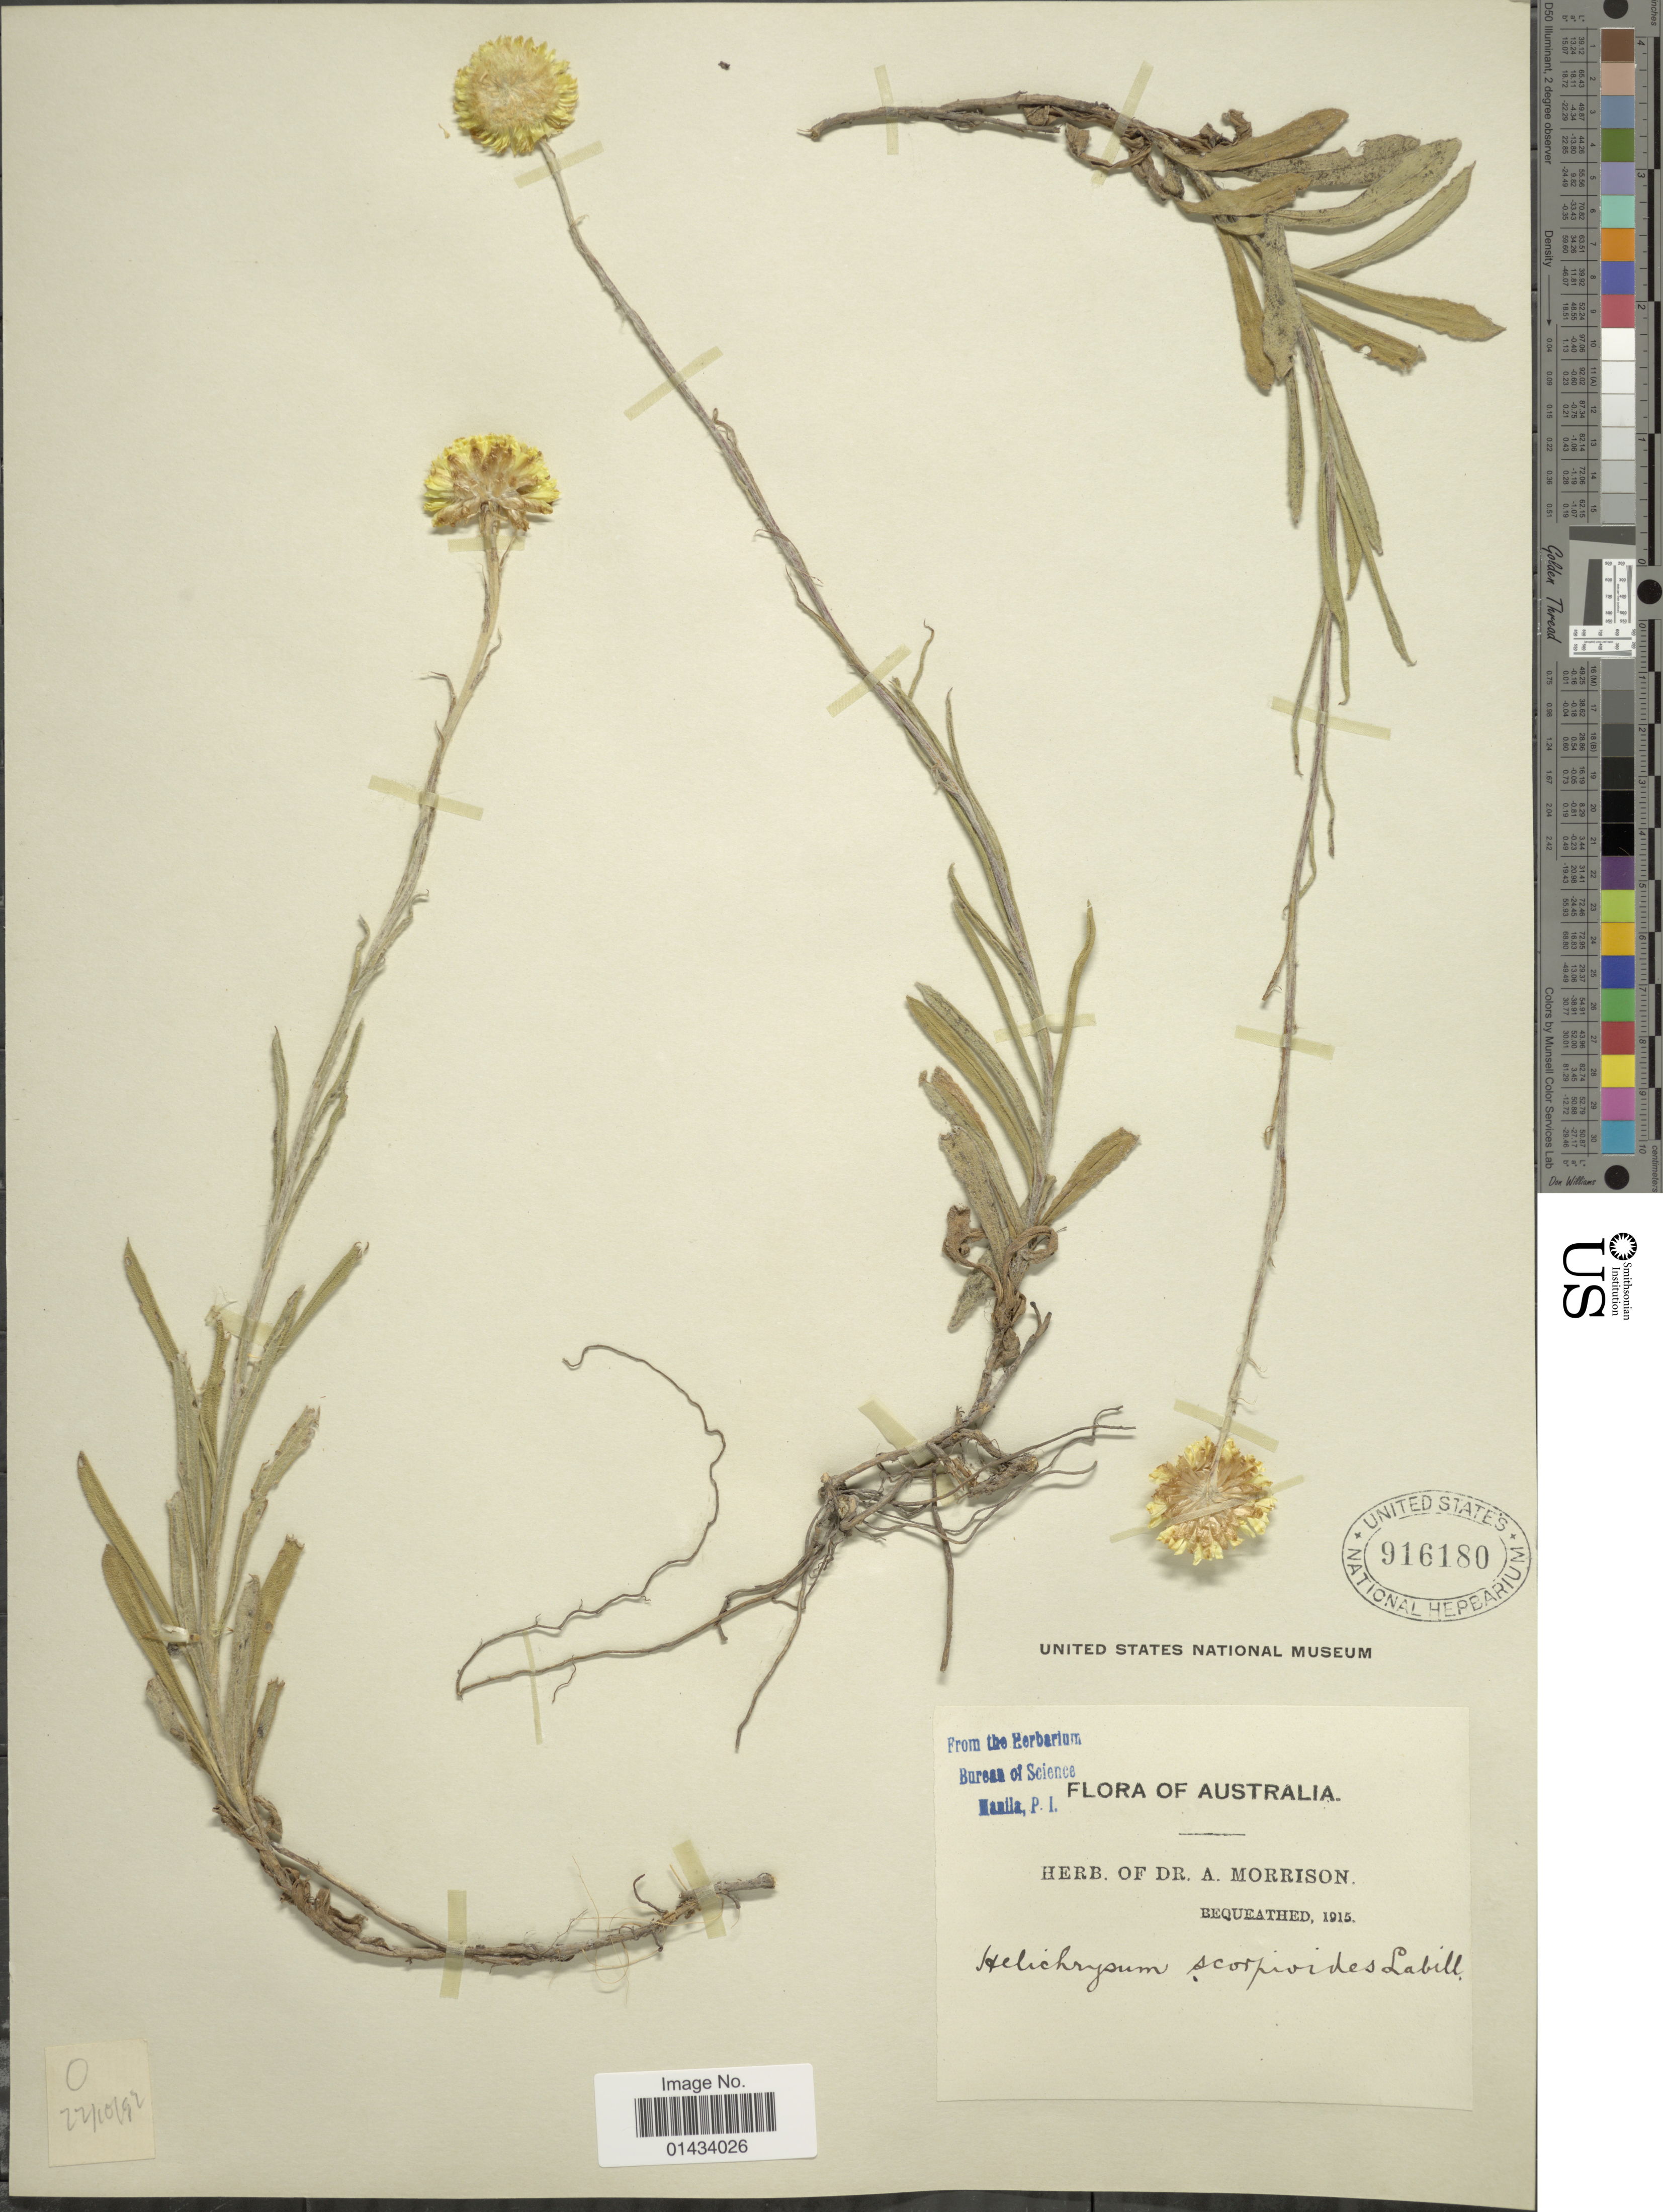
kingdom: Plantae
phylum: Tracheophyta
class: Magnoliopsida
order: Asterales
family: Asteraceae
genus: Coronidium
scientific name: Coronidium scorpioides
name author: (Labill.) Paul G. Wilson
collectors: ex herb. Dr. A. Morrison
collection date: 1915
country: Australia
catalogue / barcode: US 916180